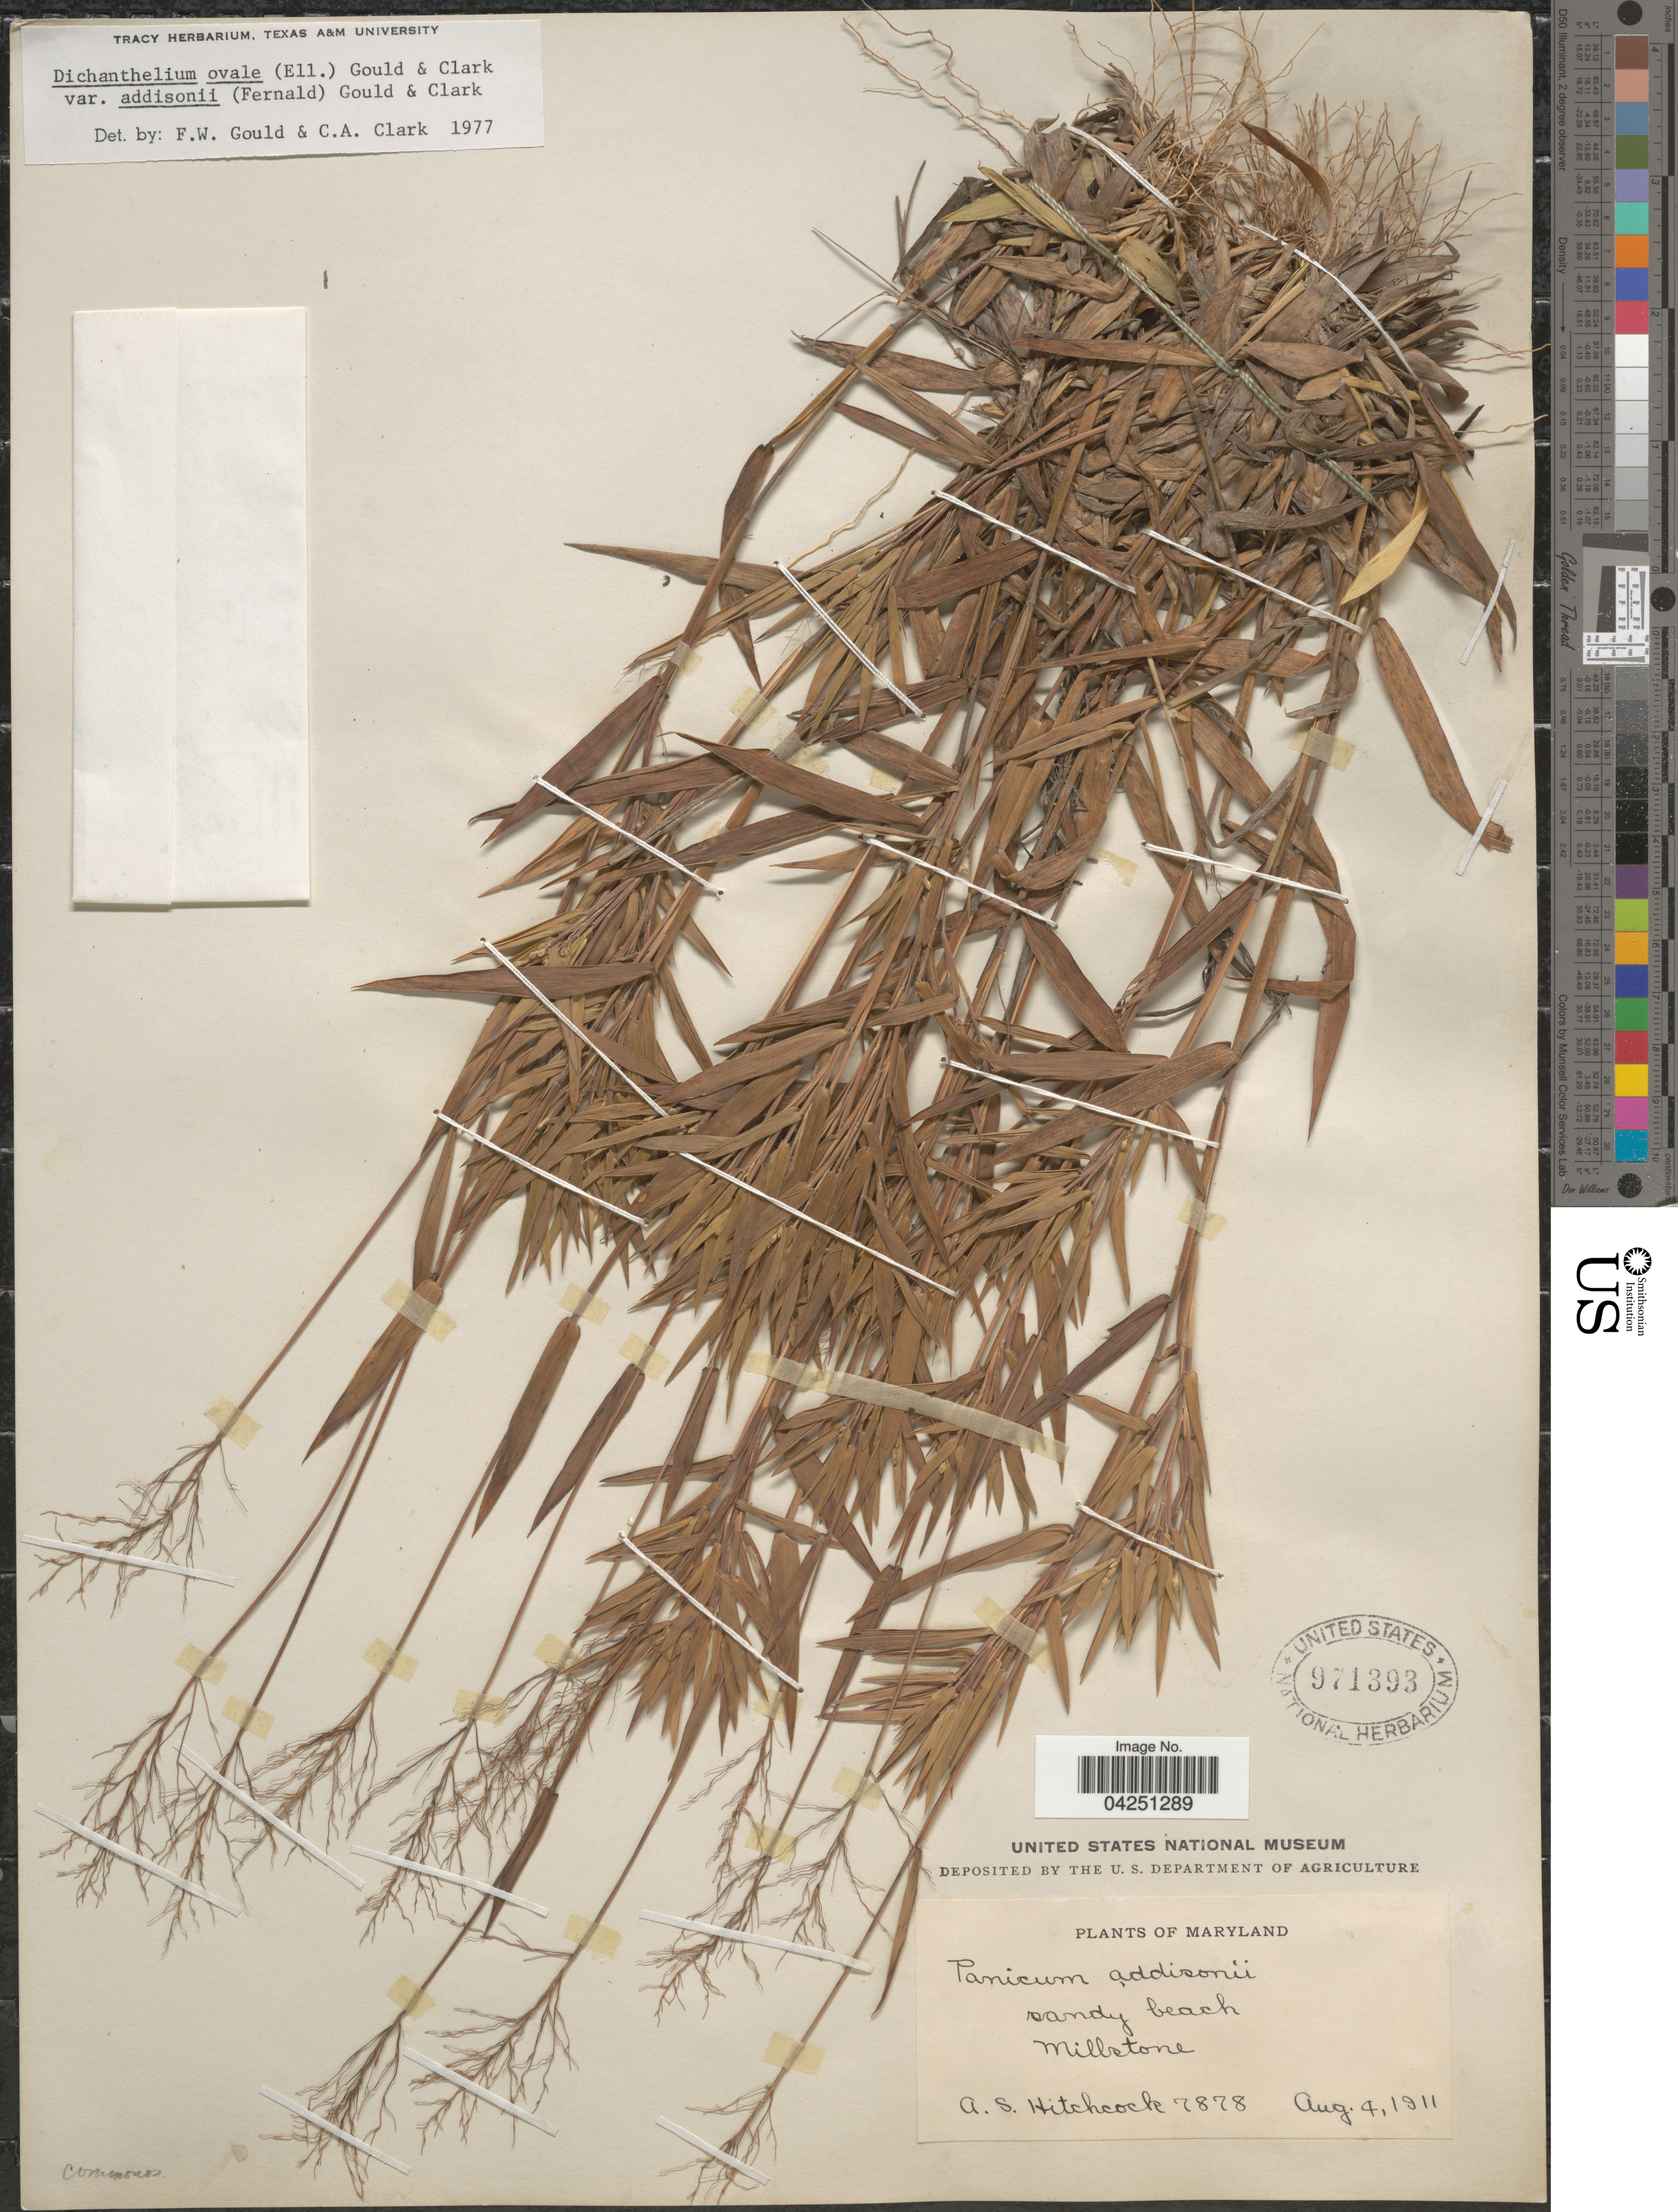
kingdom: Plantae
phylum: Tracheophyta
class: Liliopsida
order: Poales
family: Poaceae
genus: Dichanthelium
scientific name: Dichanthelium acuminatum var. acuminatum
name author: (Sw.) Gould & C.A. Clark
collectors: A. S. Hitchcock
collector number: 7878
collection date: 1911-08-04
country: United States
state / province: Maryland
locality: Sandy beach. Millstone.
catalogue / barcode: US 971393